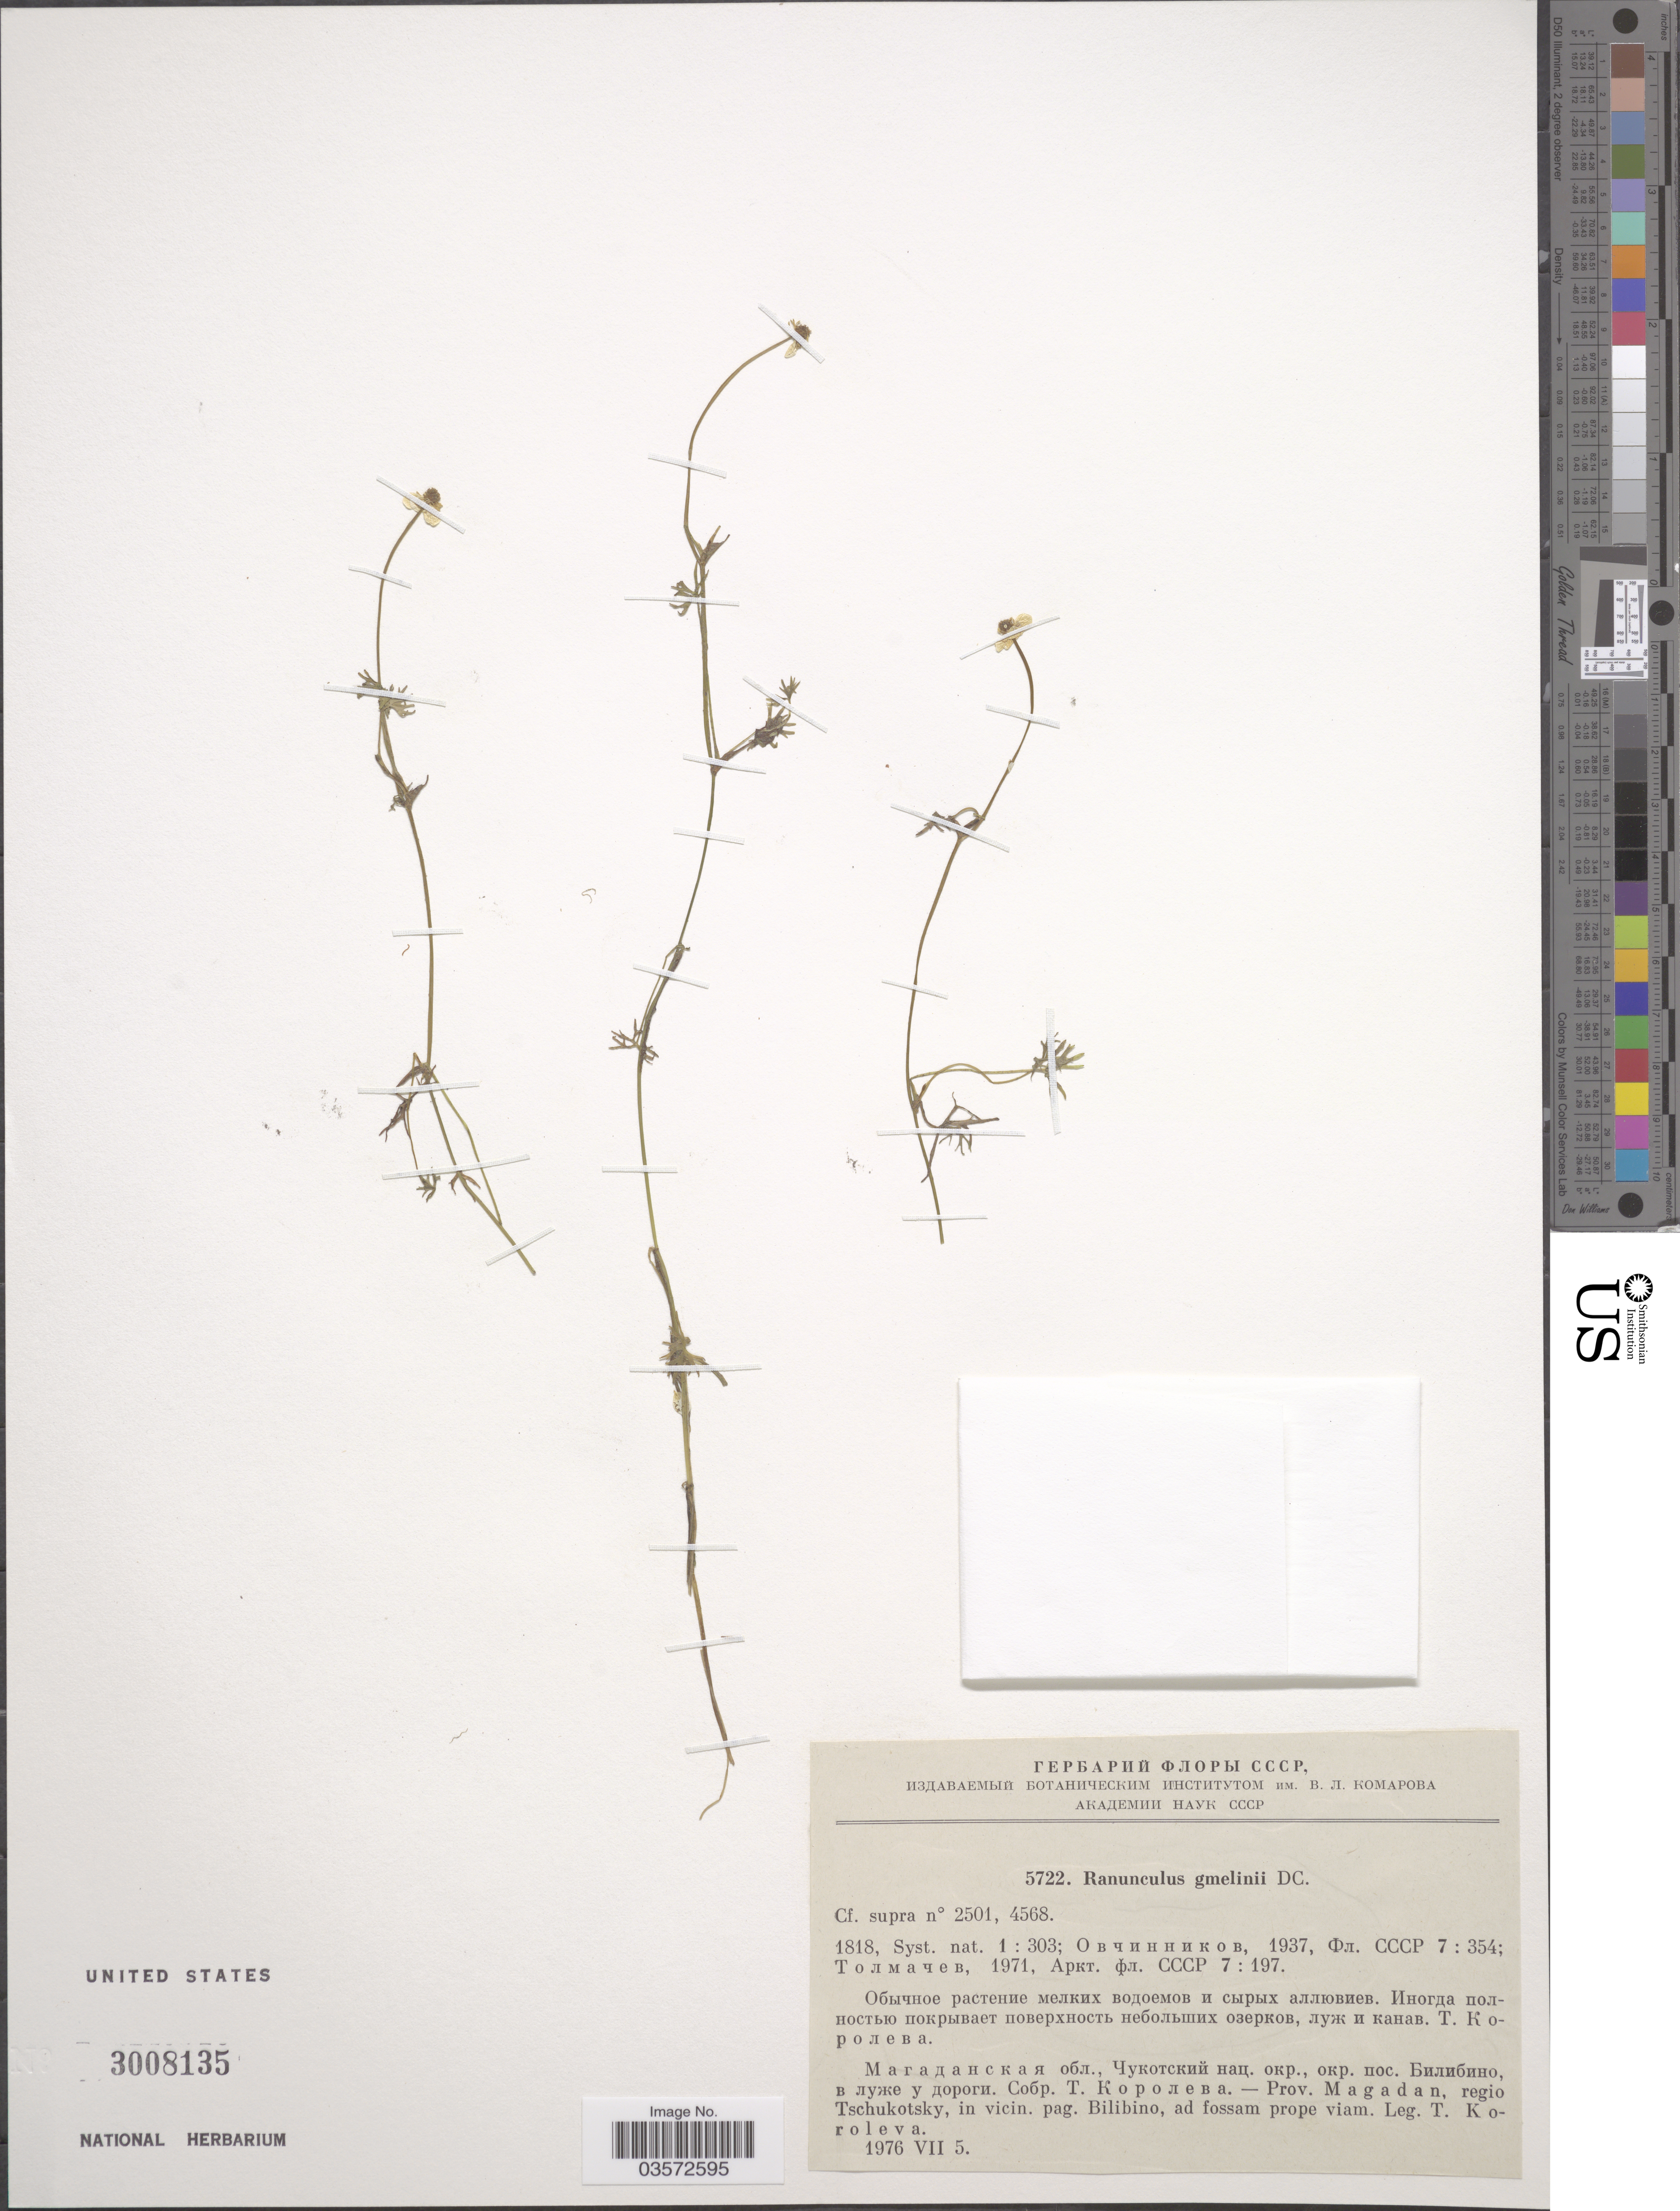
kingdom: Plantae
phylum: Tracheophyta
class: Magnoliopsida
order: Ranunculales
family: Ranunculaceae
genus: Ranunculus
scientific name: Ranunculus gmelinii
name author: DC.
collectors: T. Koroleva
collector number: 5722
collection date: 1976-07-05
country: Russian Federation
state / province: Magadan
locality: Regio Tschukotsky, in vicin. pag. Bilibino, ad fossam prope viam.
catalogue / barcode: US 3008135